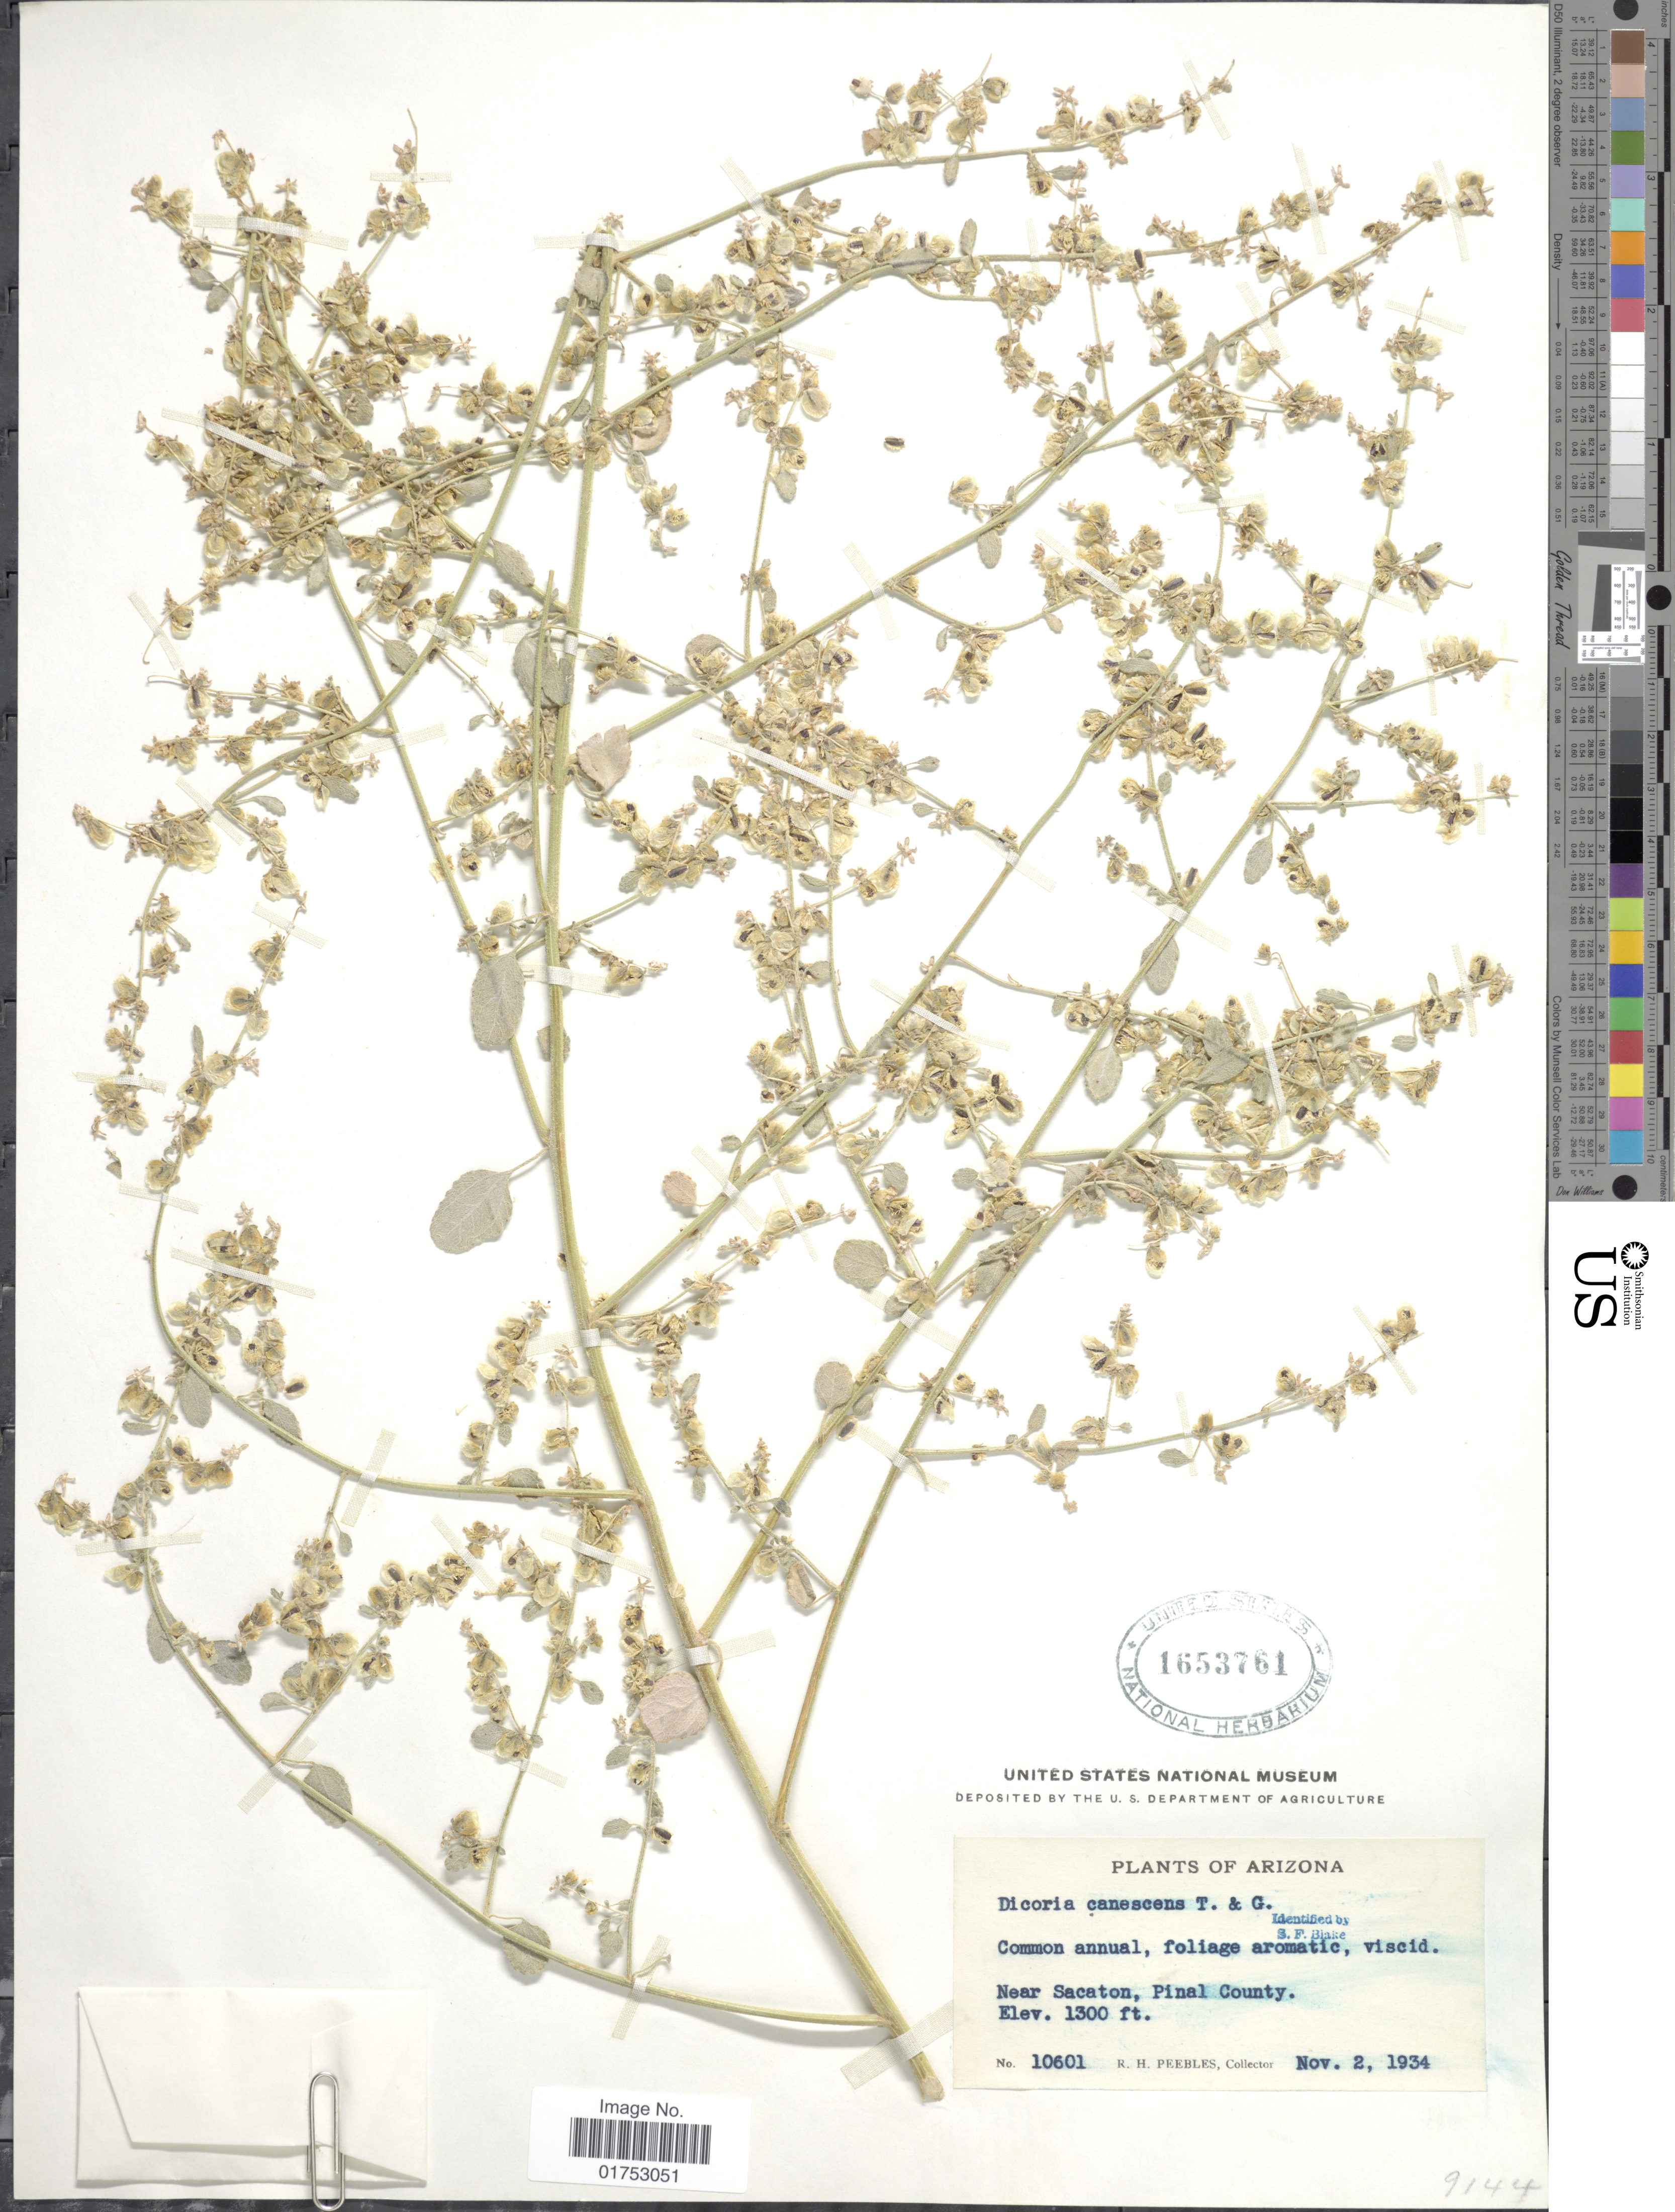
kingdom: Plantae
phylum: Tracheophyta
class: Magnoliopsida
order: Asterales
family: Asteraceae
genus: Dicoria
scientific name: Dicoria canescens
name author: A. Gray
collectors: R. H. Peebles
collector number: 10601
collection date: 1934-11-21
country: United States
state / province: Arizona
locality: Near Sacaton, Pinal County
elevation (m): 396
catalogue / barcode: US 1653761